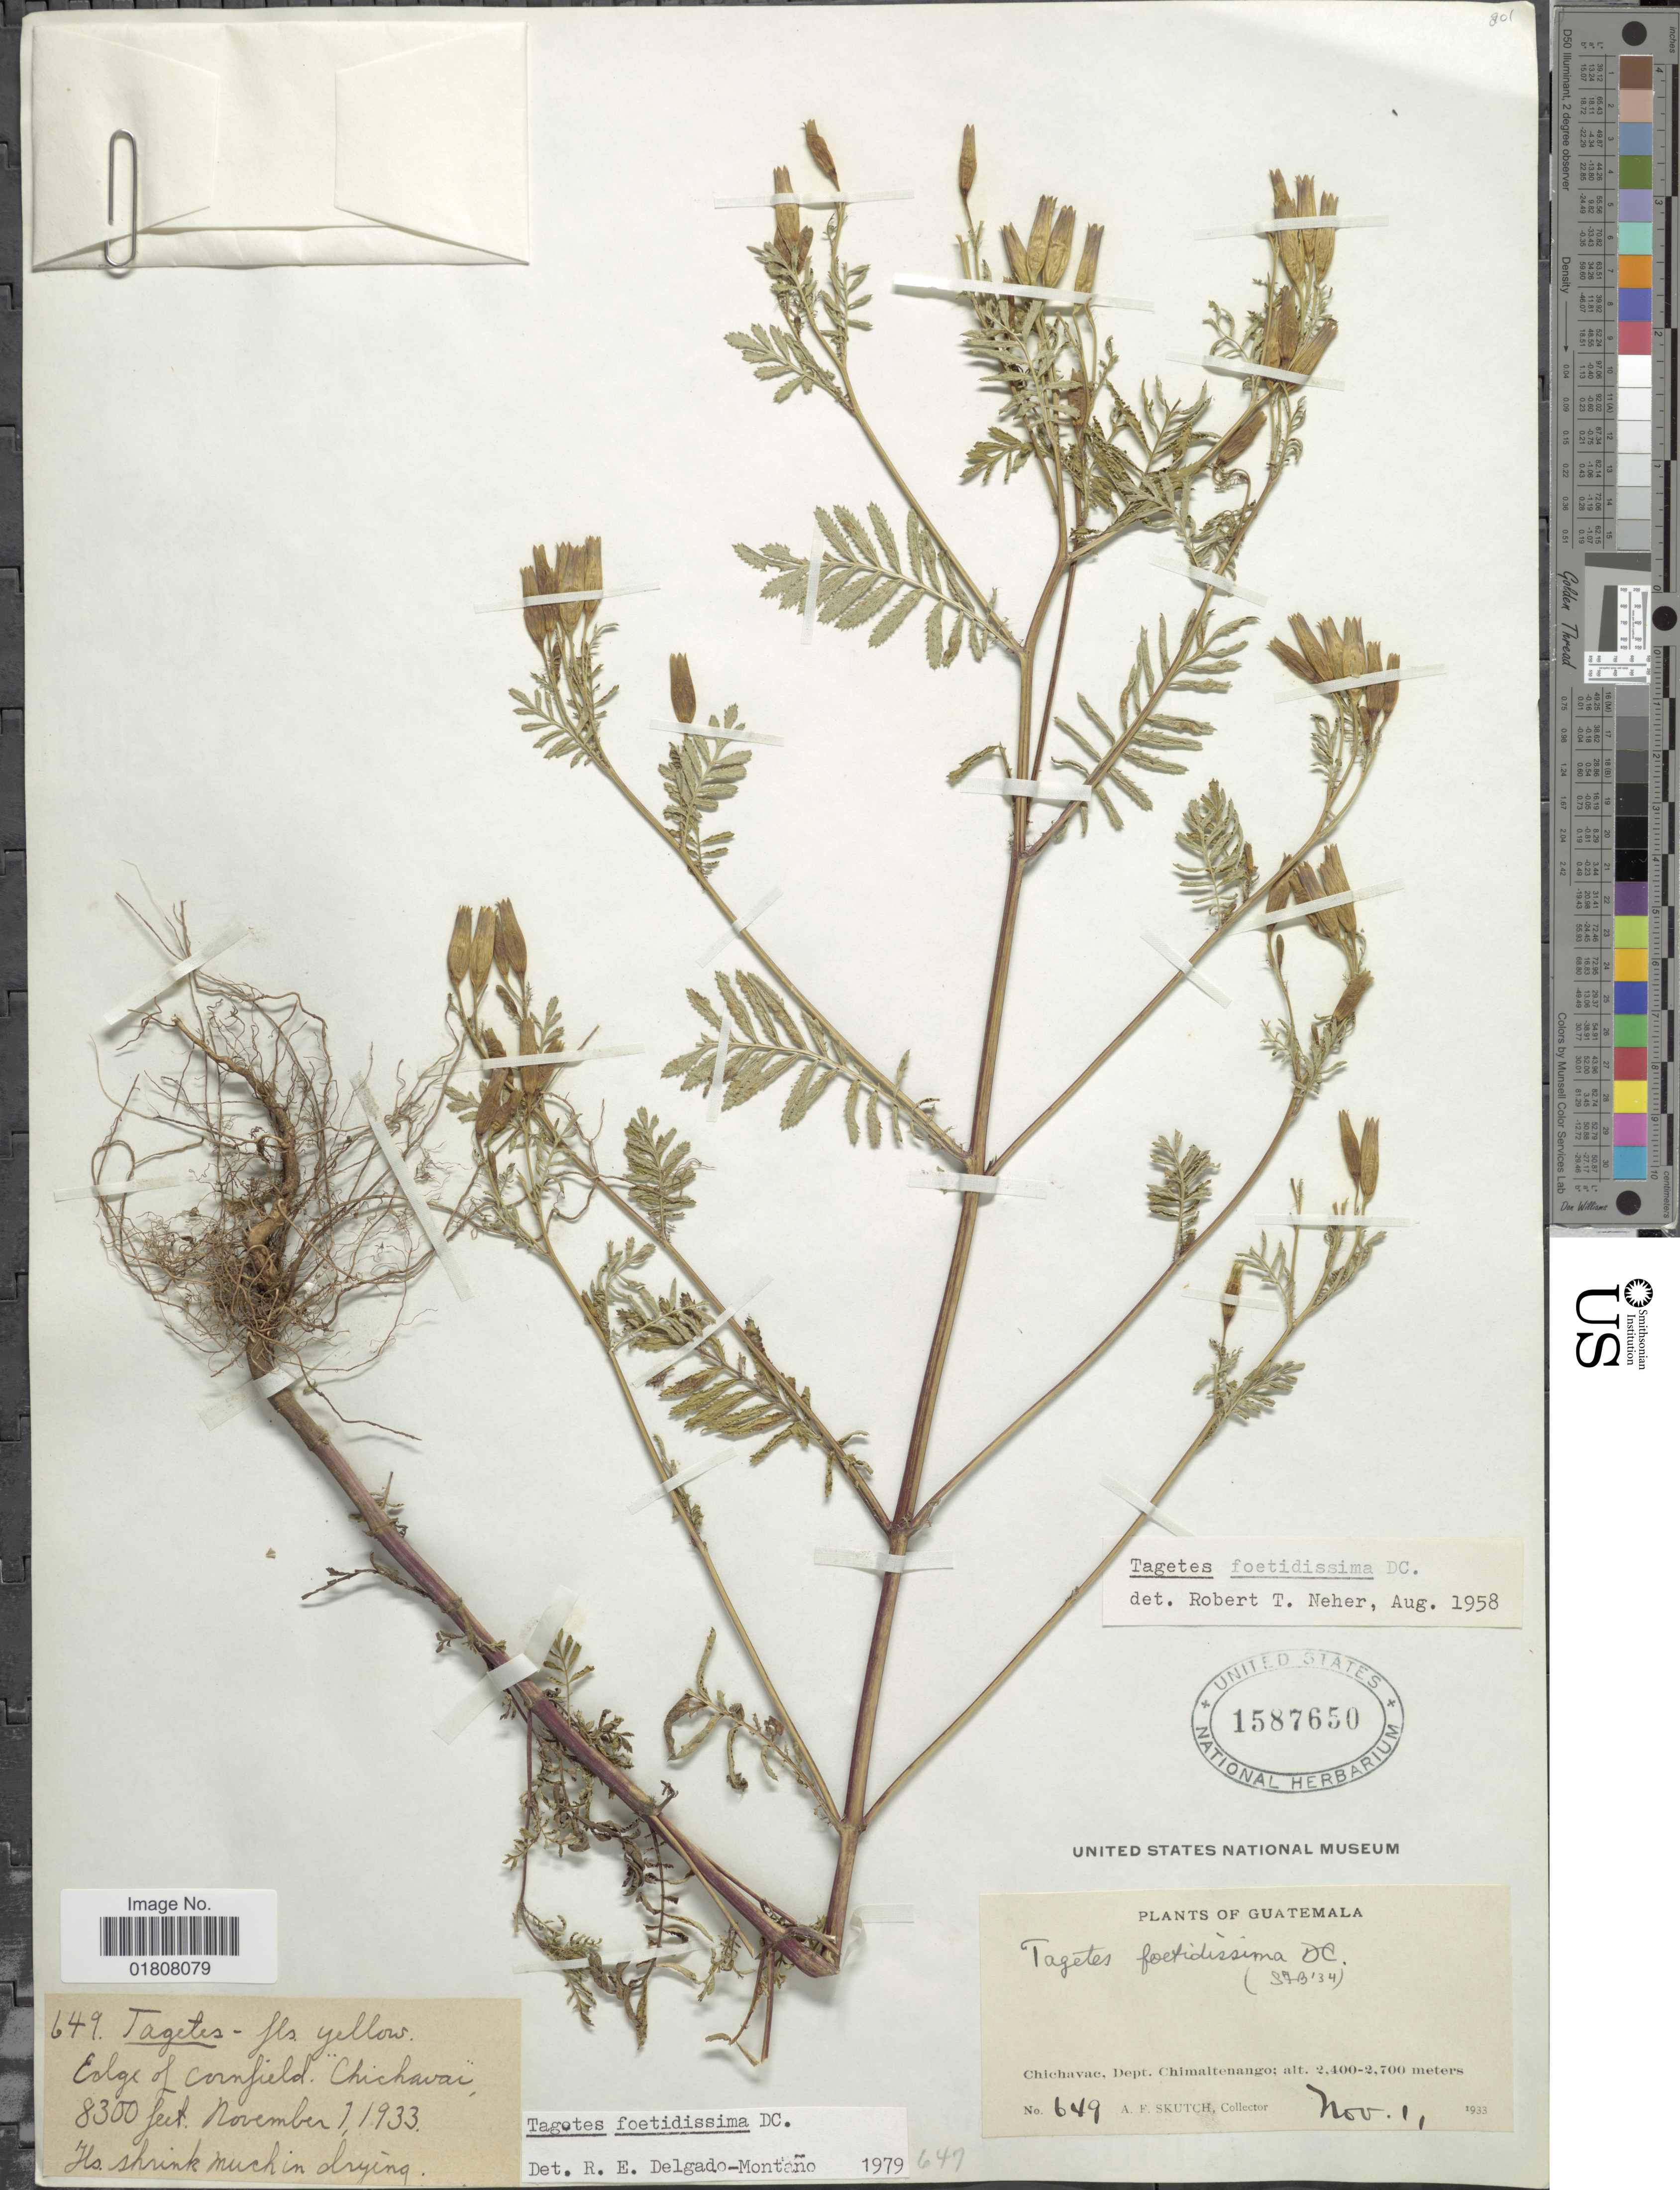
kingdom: Plantae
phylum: Tracheophyta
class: Magnoliopsida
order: Asterales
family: Asteraceae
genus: Tagetes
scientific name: Tagetes foetidissima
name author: DC.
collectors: A. F. Skutch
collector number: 649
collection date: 1933-11-01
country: Guatemala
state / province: Chimaltenango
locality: Chichavac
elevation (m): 2530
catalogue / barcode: US 1587650